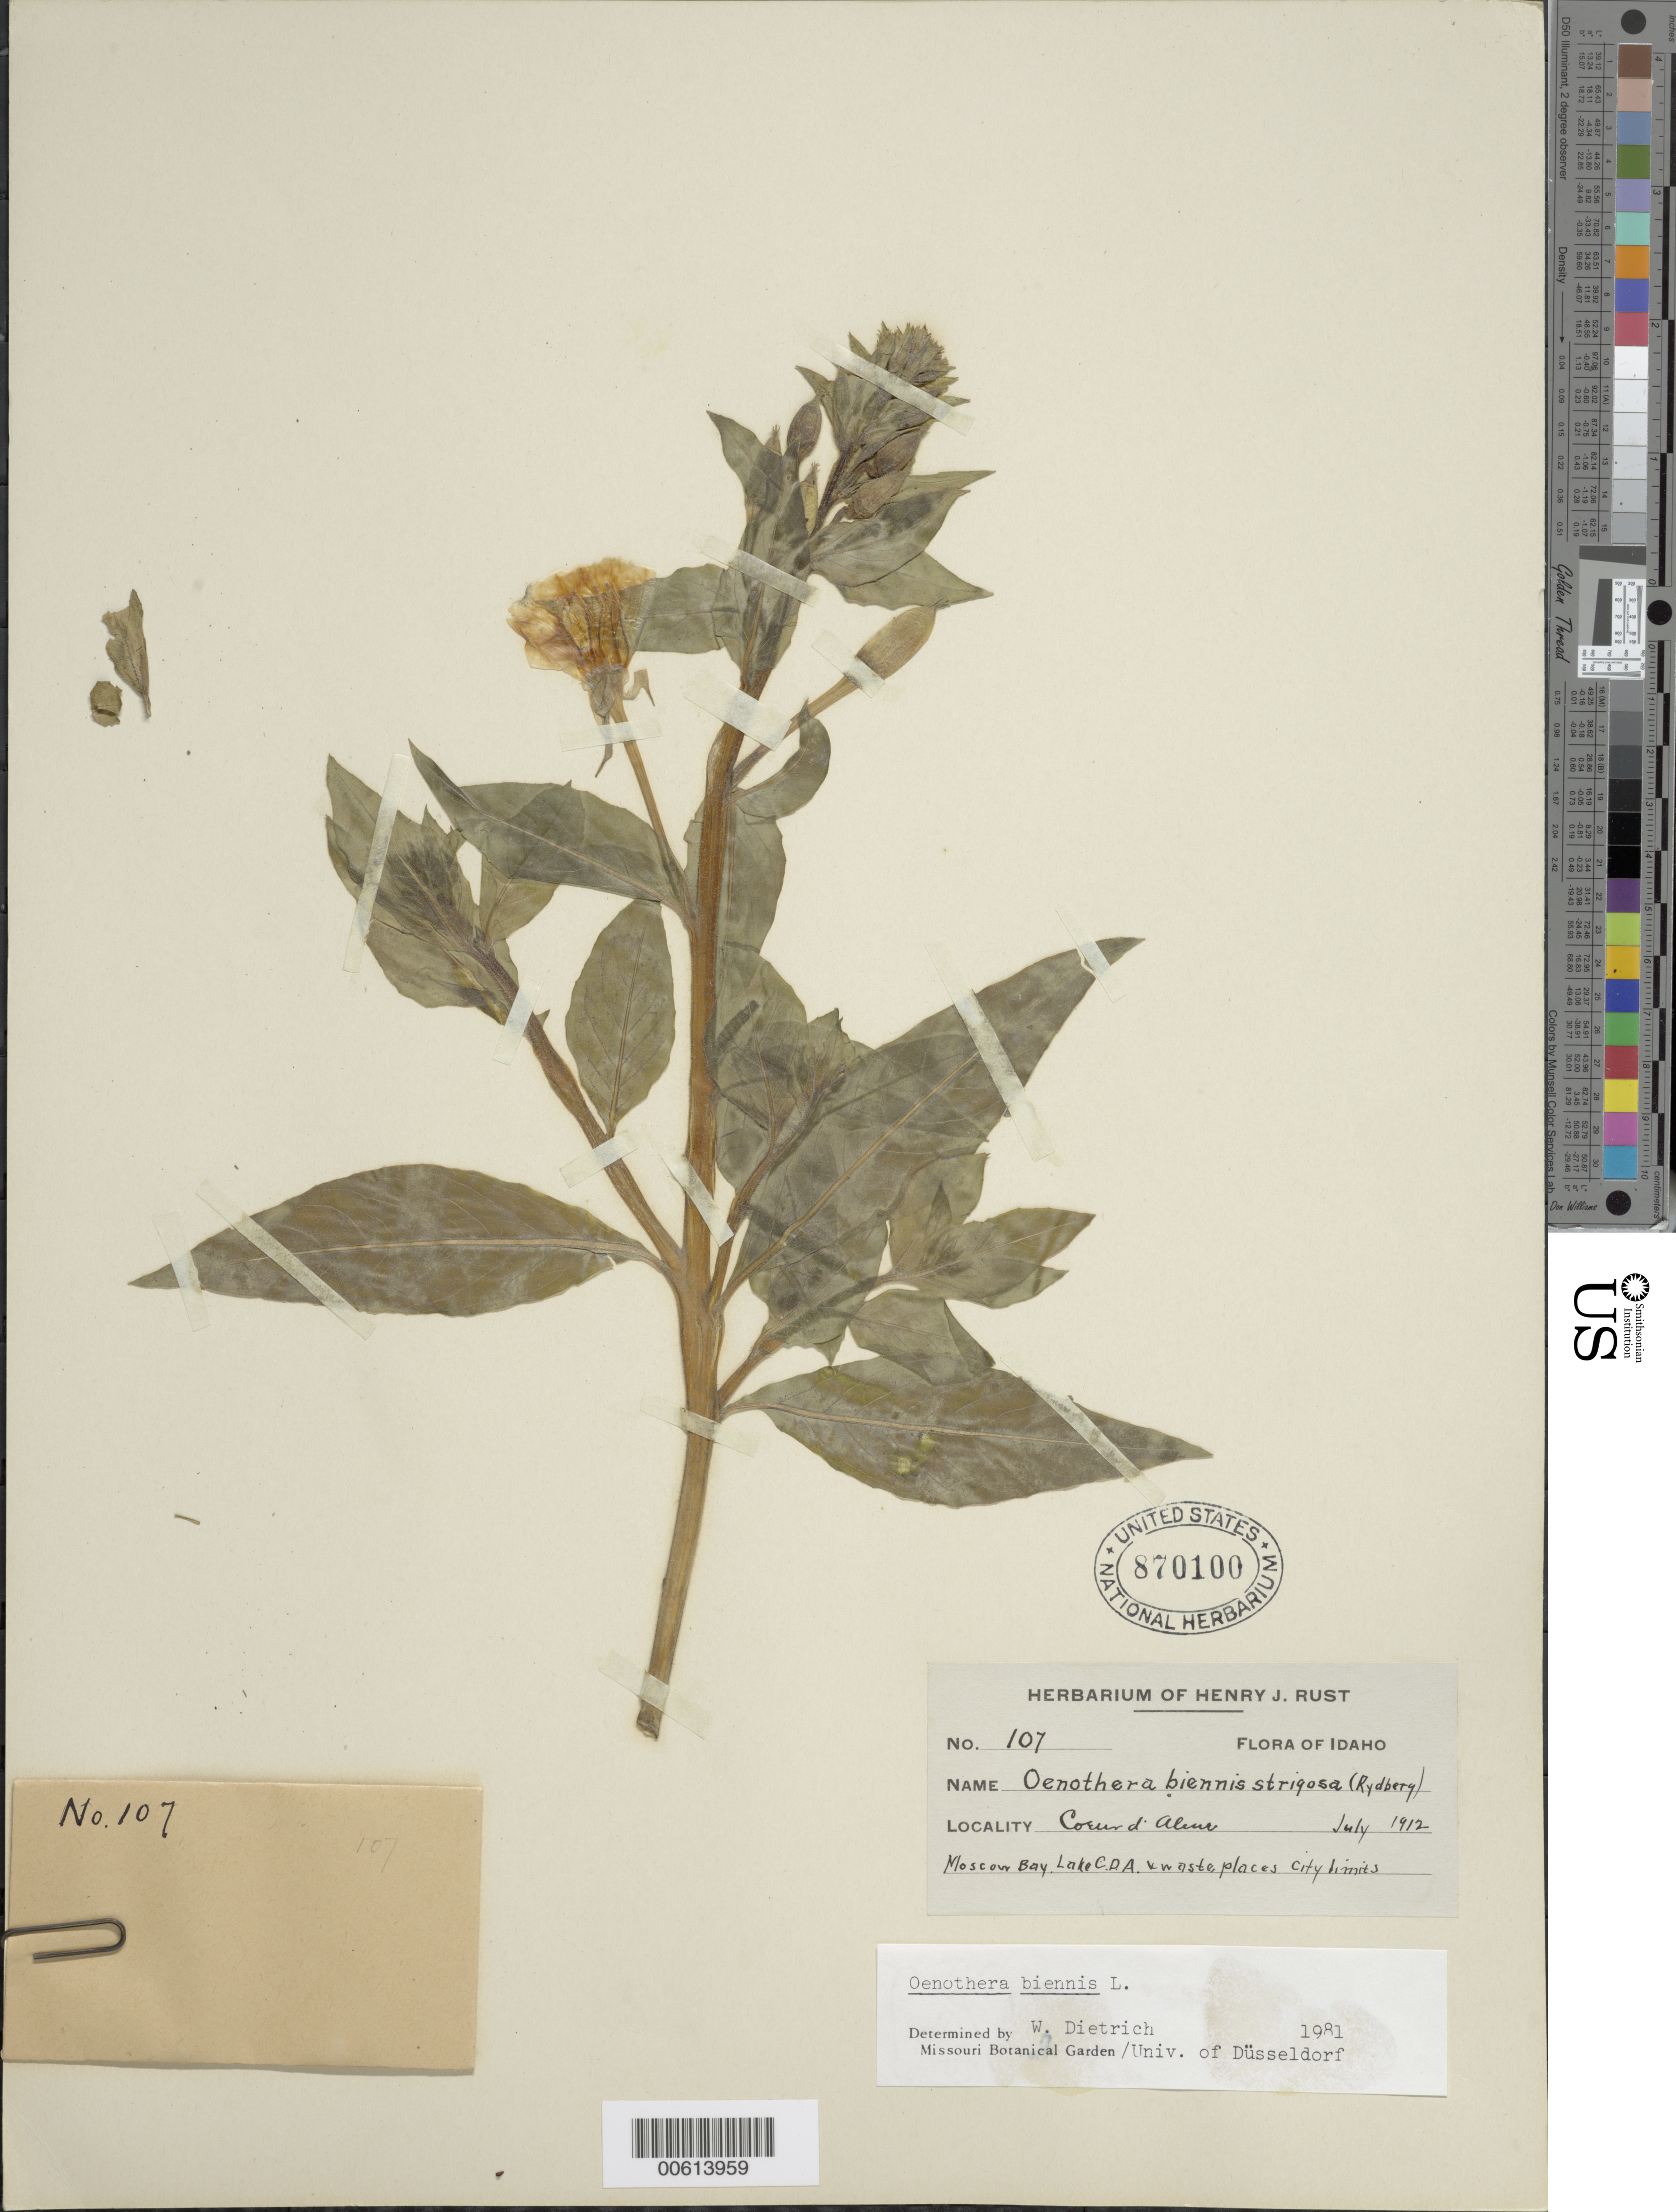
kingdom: Plantae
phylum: Tracheophyta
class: Magnoliopsida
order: Myrtales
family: Onagraceae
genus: Oenothera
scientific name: Oenothera biennis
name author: L.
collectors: H. J. Rust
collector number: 107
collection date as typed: Jul 1912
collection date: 1912-07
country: United States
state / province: Idaho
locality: Moscow Bay, Lake Coeur d'Alene.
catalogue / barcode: US 870100